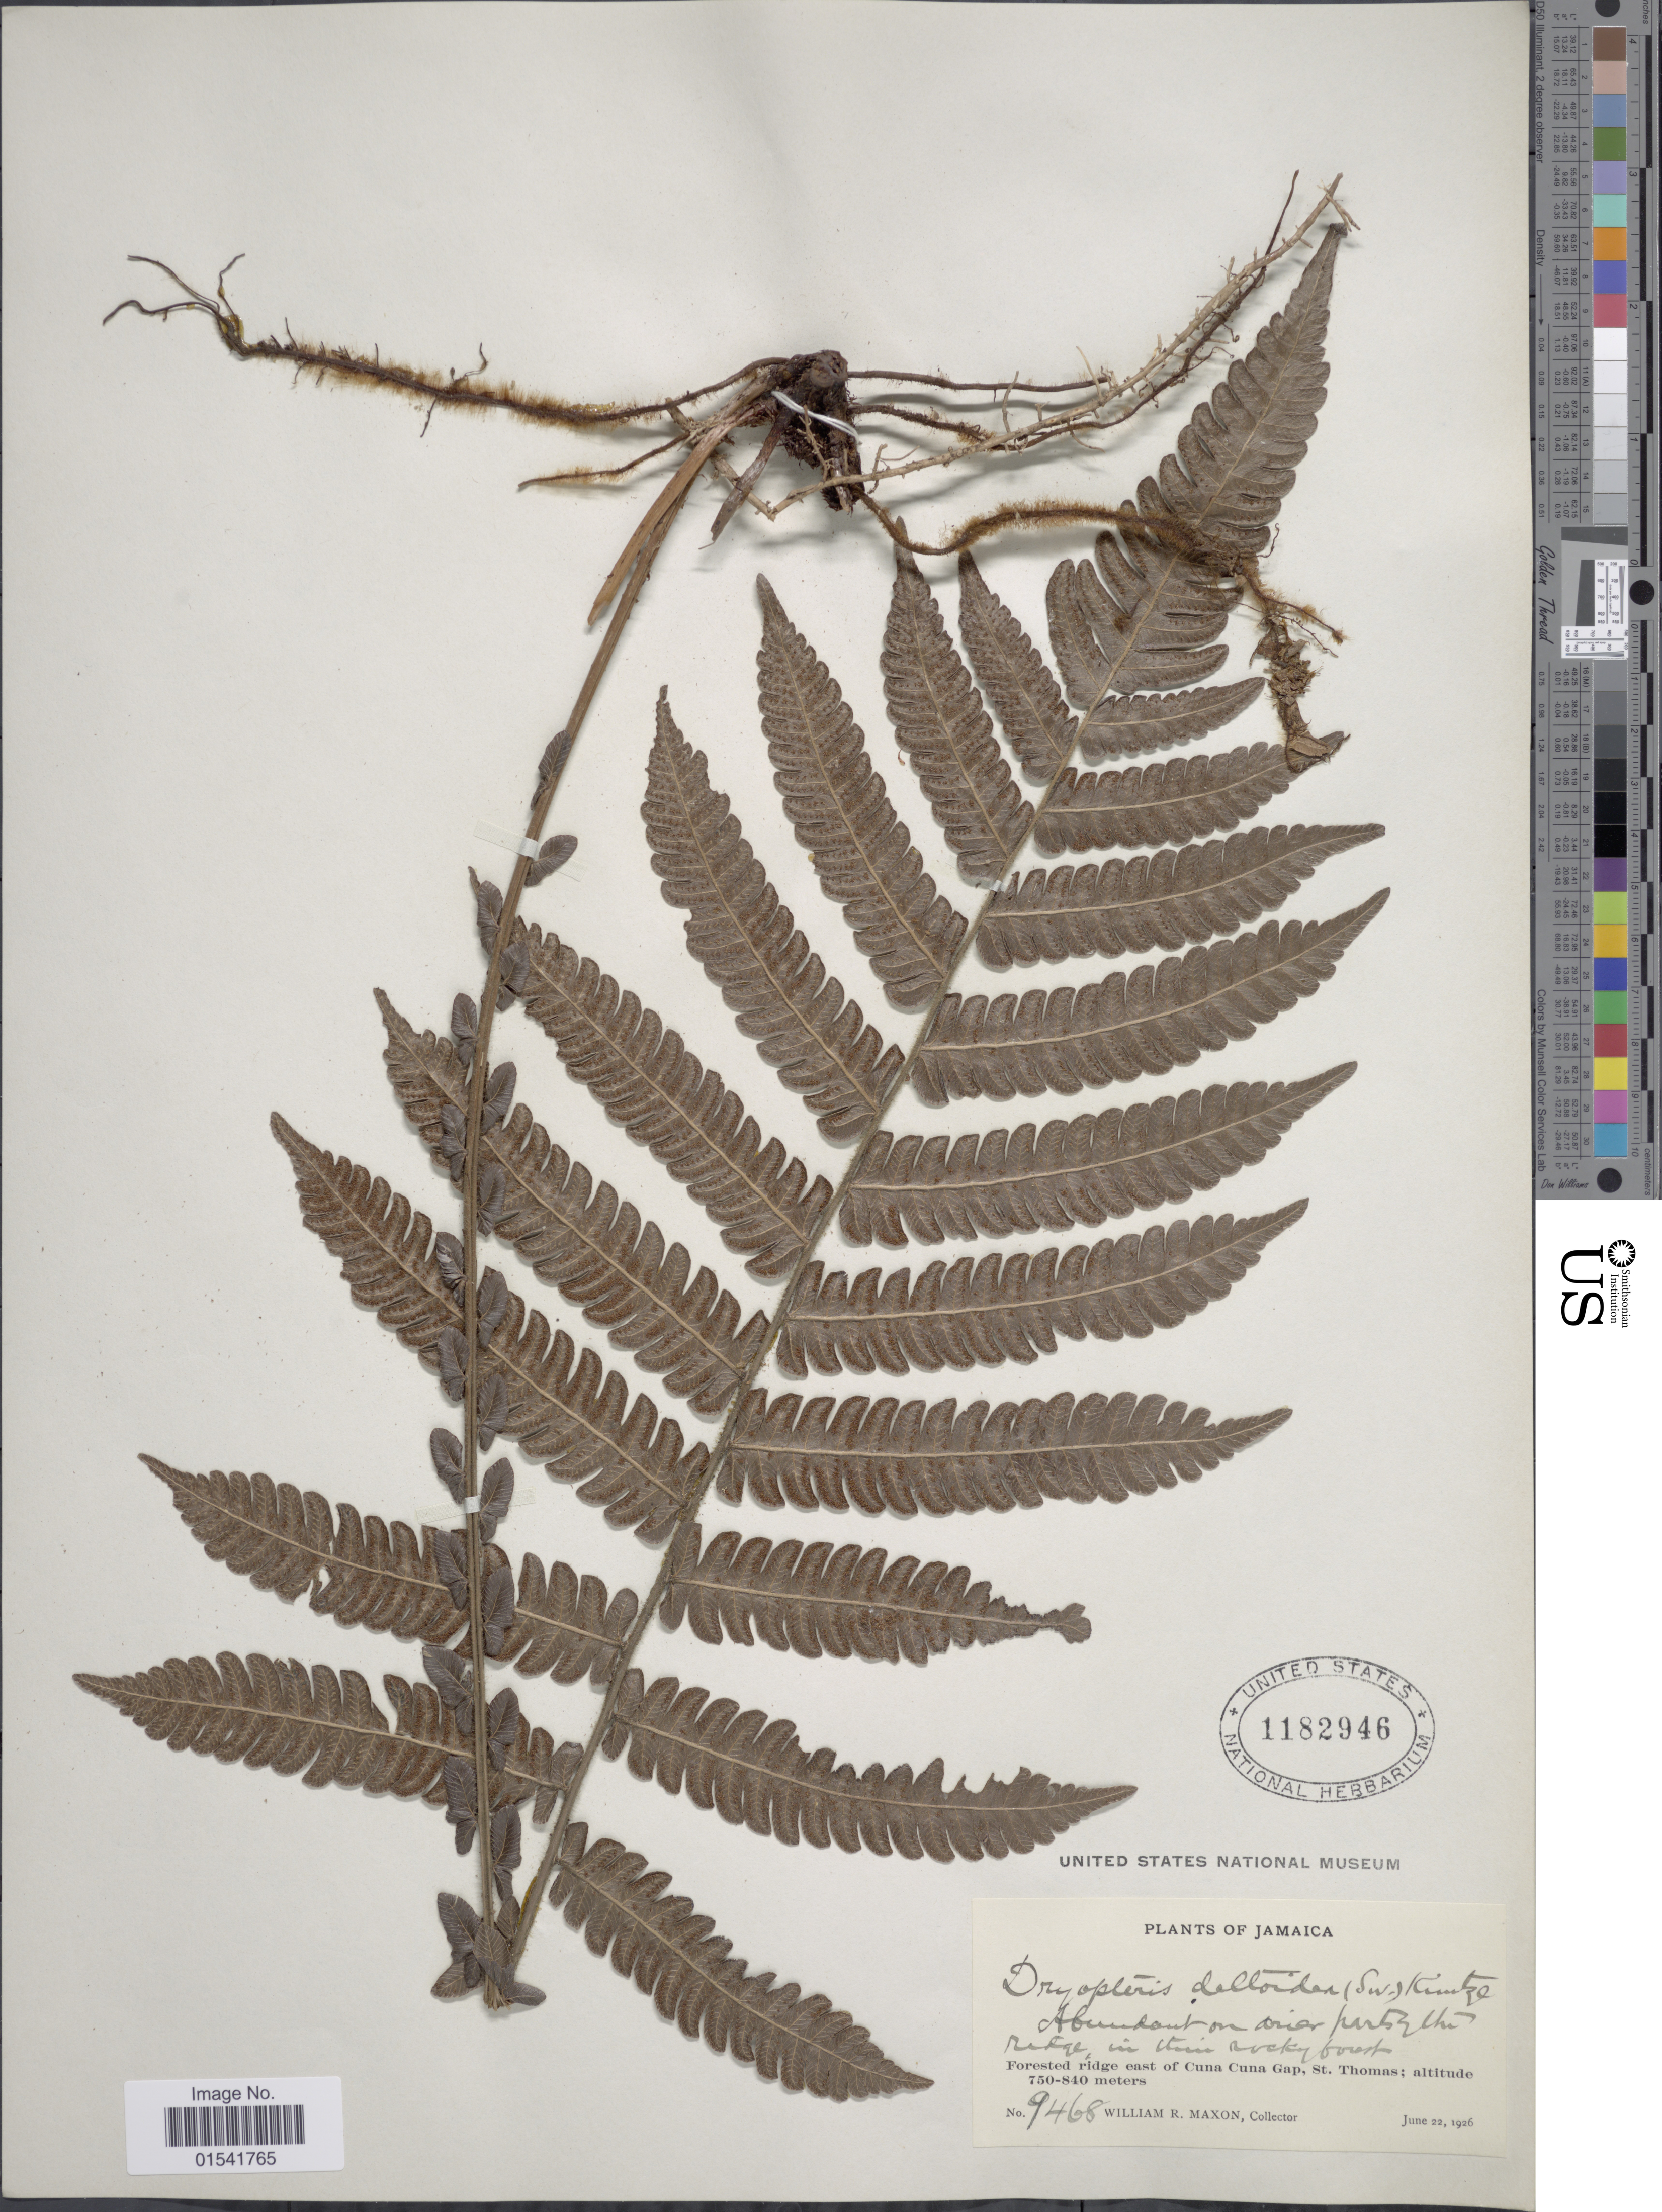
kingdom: Plantae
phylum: Tracheophyta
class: Polypodiopsida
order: Polypodiales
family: Thelypteridaceae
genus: Steiropteris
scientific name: Steiropteris deltoidea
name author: (Sw.) Pic. Serm.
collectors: W. R. Maxon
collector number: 9468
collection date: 1926-06-22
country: Jamaica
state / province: Saint Thomas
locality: Forested ridge east of Cuna Gap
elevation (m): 750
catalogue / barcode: US 1182946